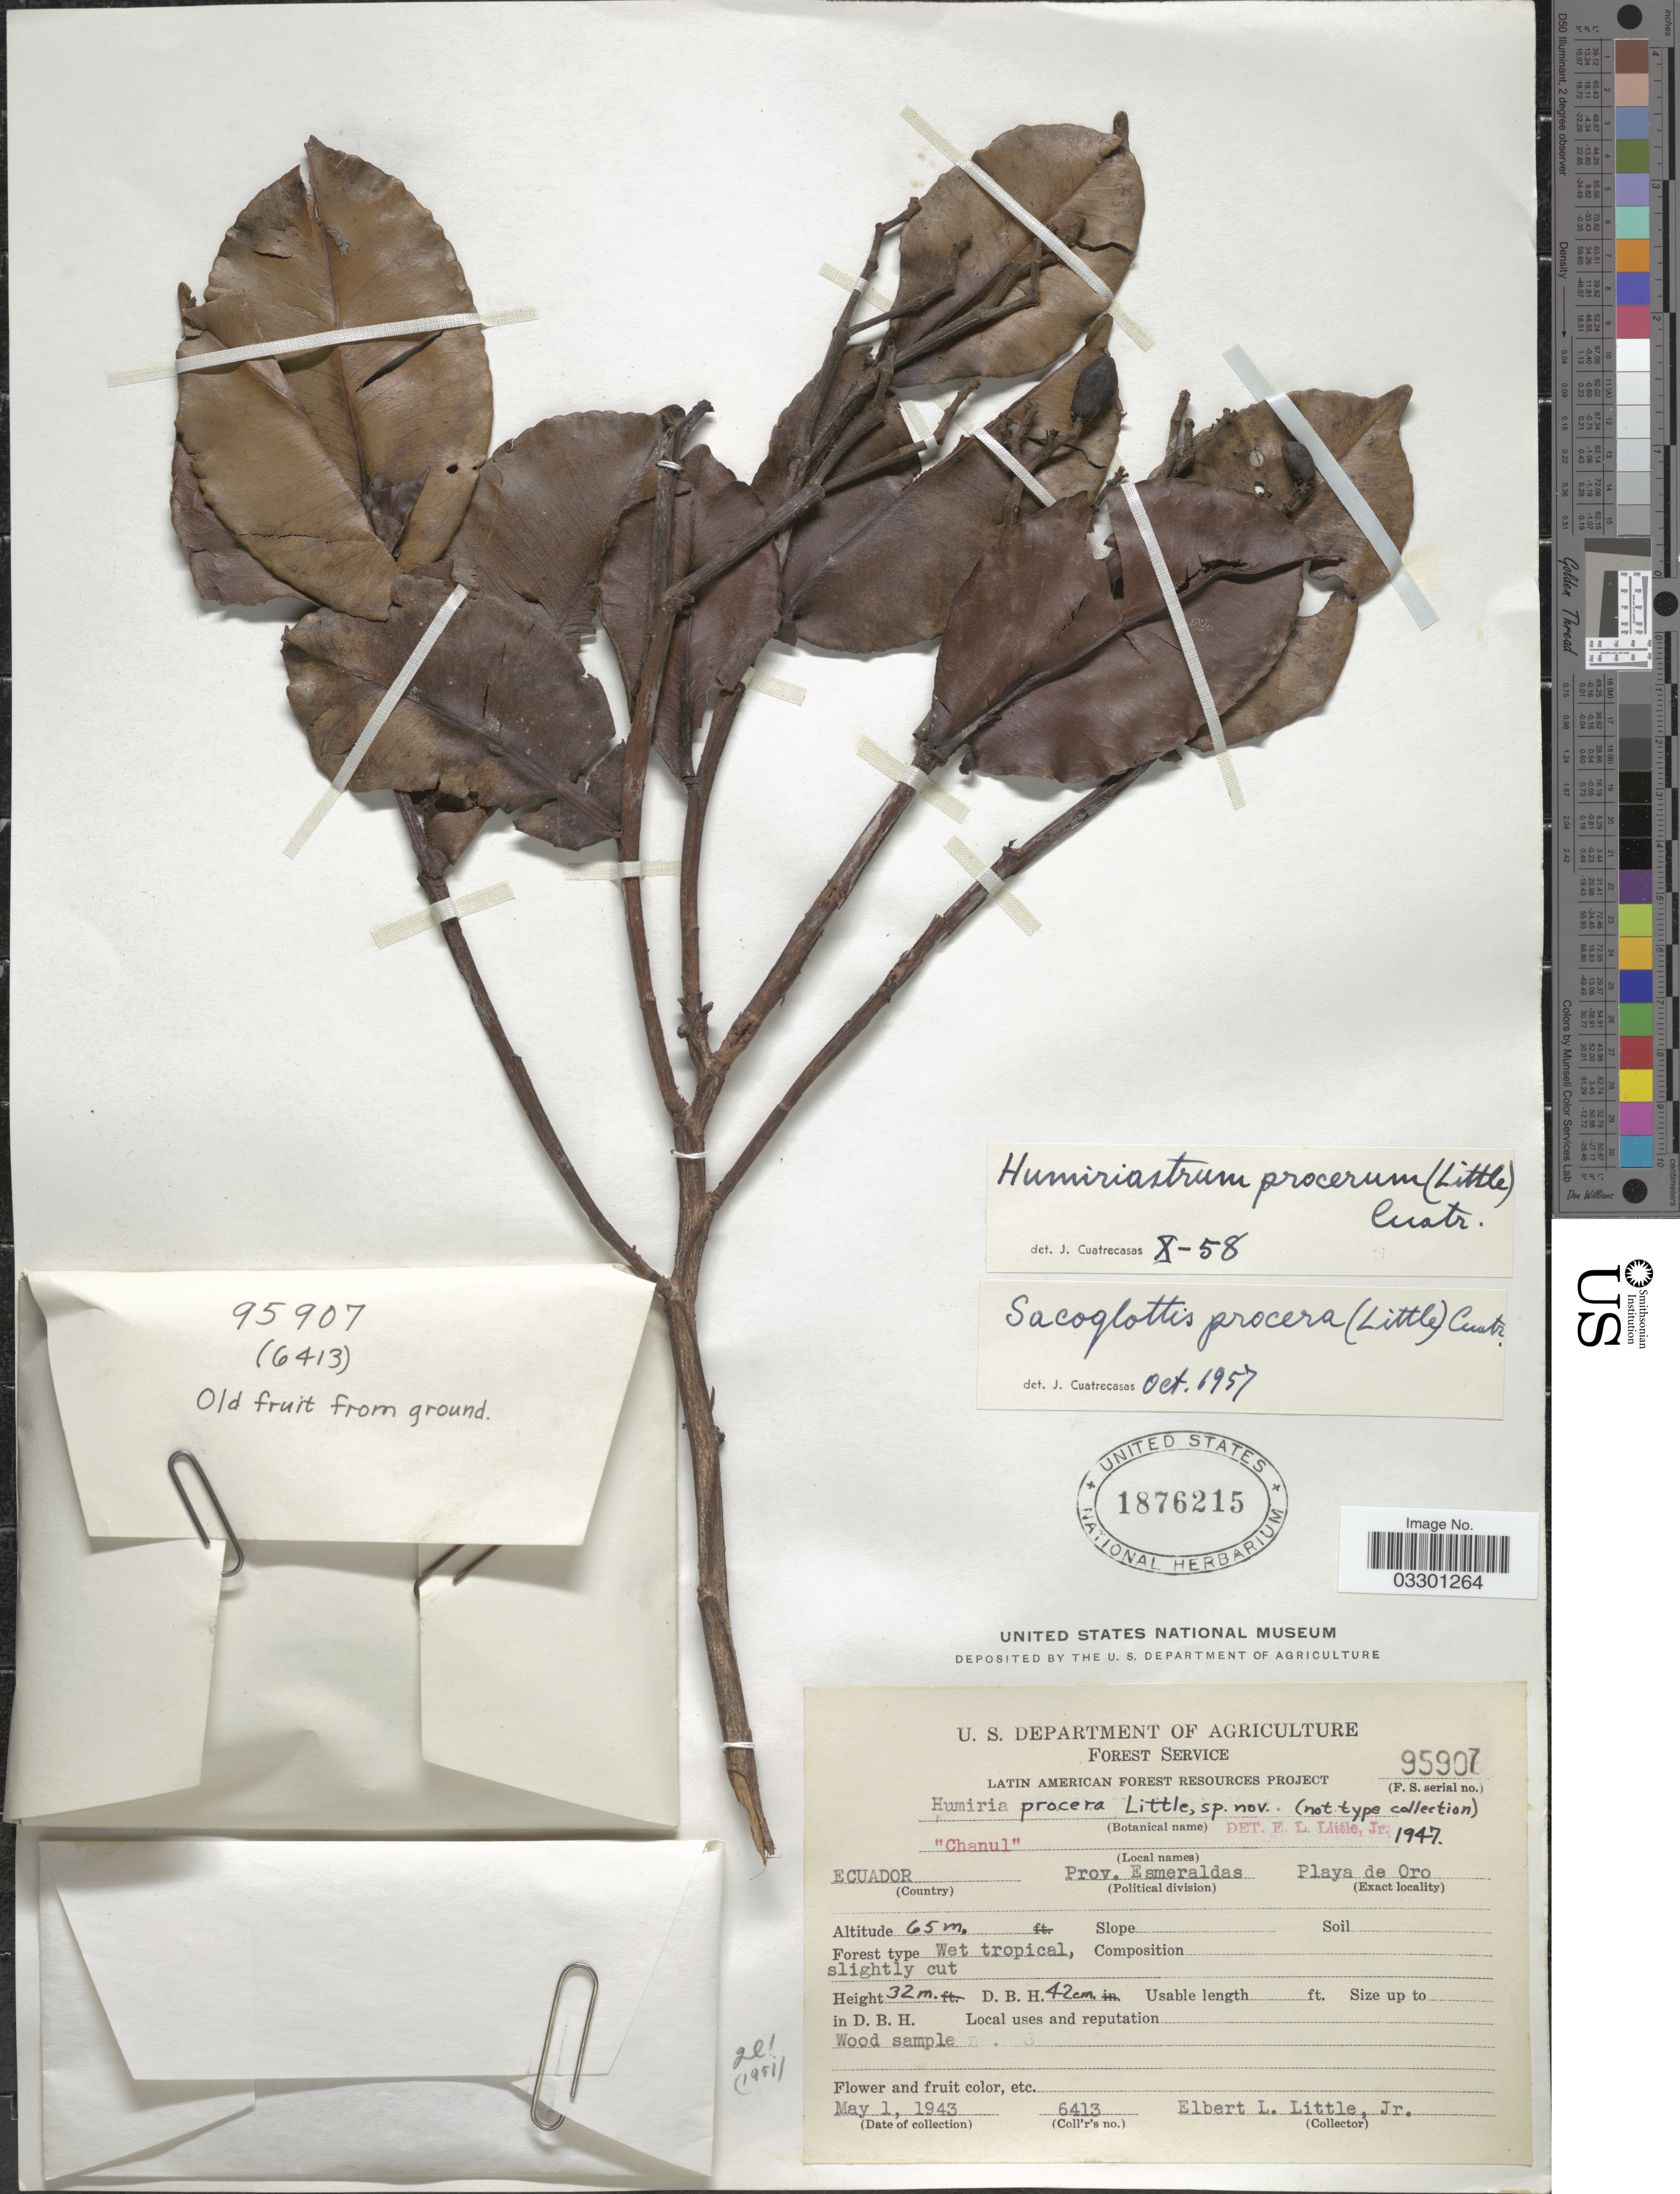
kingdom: Plantae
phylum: Tracheophyta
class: Magnoliopsida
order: Malpighiales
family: Humiriaceae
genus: Humiriastrum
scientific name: Humiriastrum procerum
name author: (Little) Cuatrec.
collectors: E. L. Little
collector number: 6413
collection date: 1943-05-01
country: Ecuador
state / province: Esmeraldas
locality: Playa de Oro.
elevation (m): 65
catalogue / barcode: US 1876215